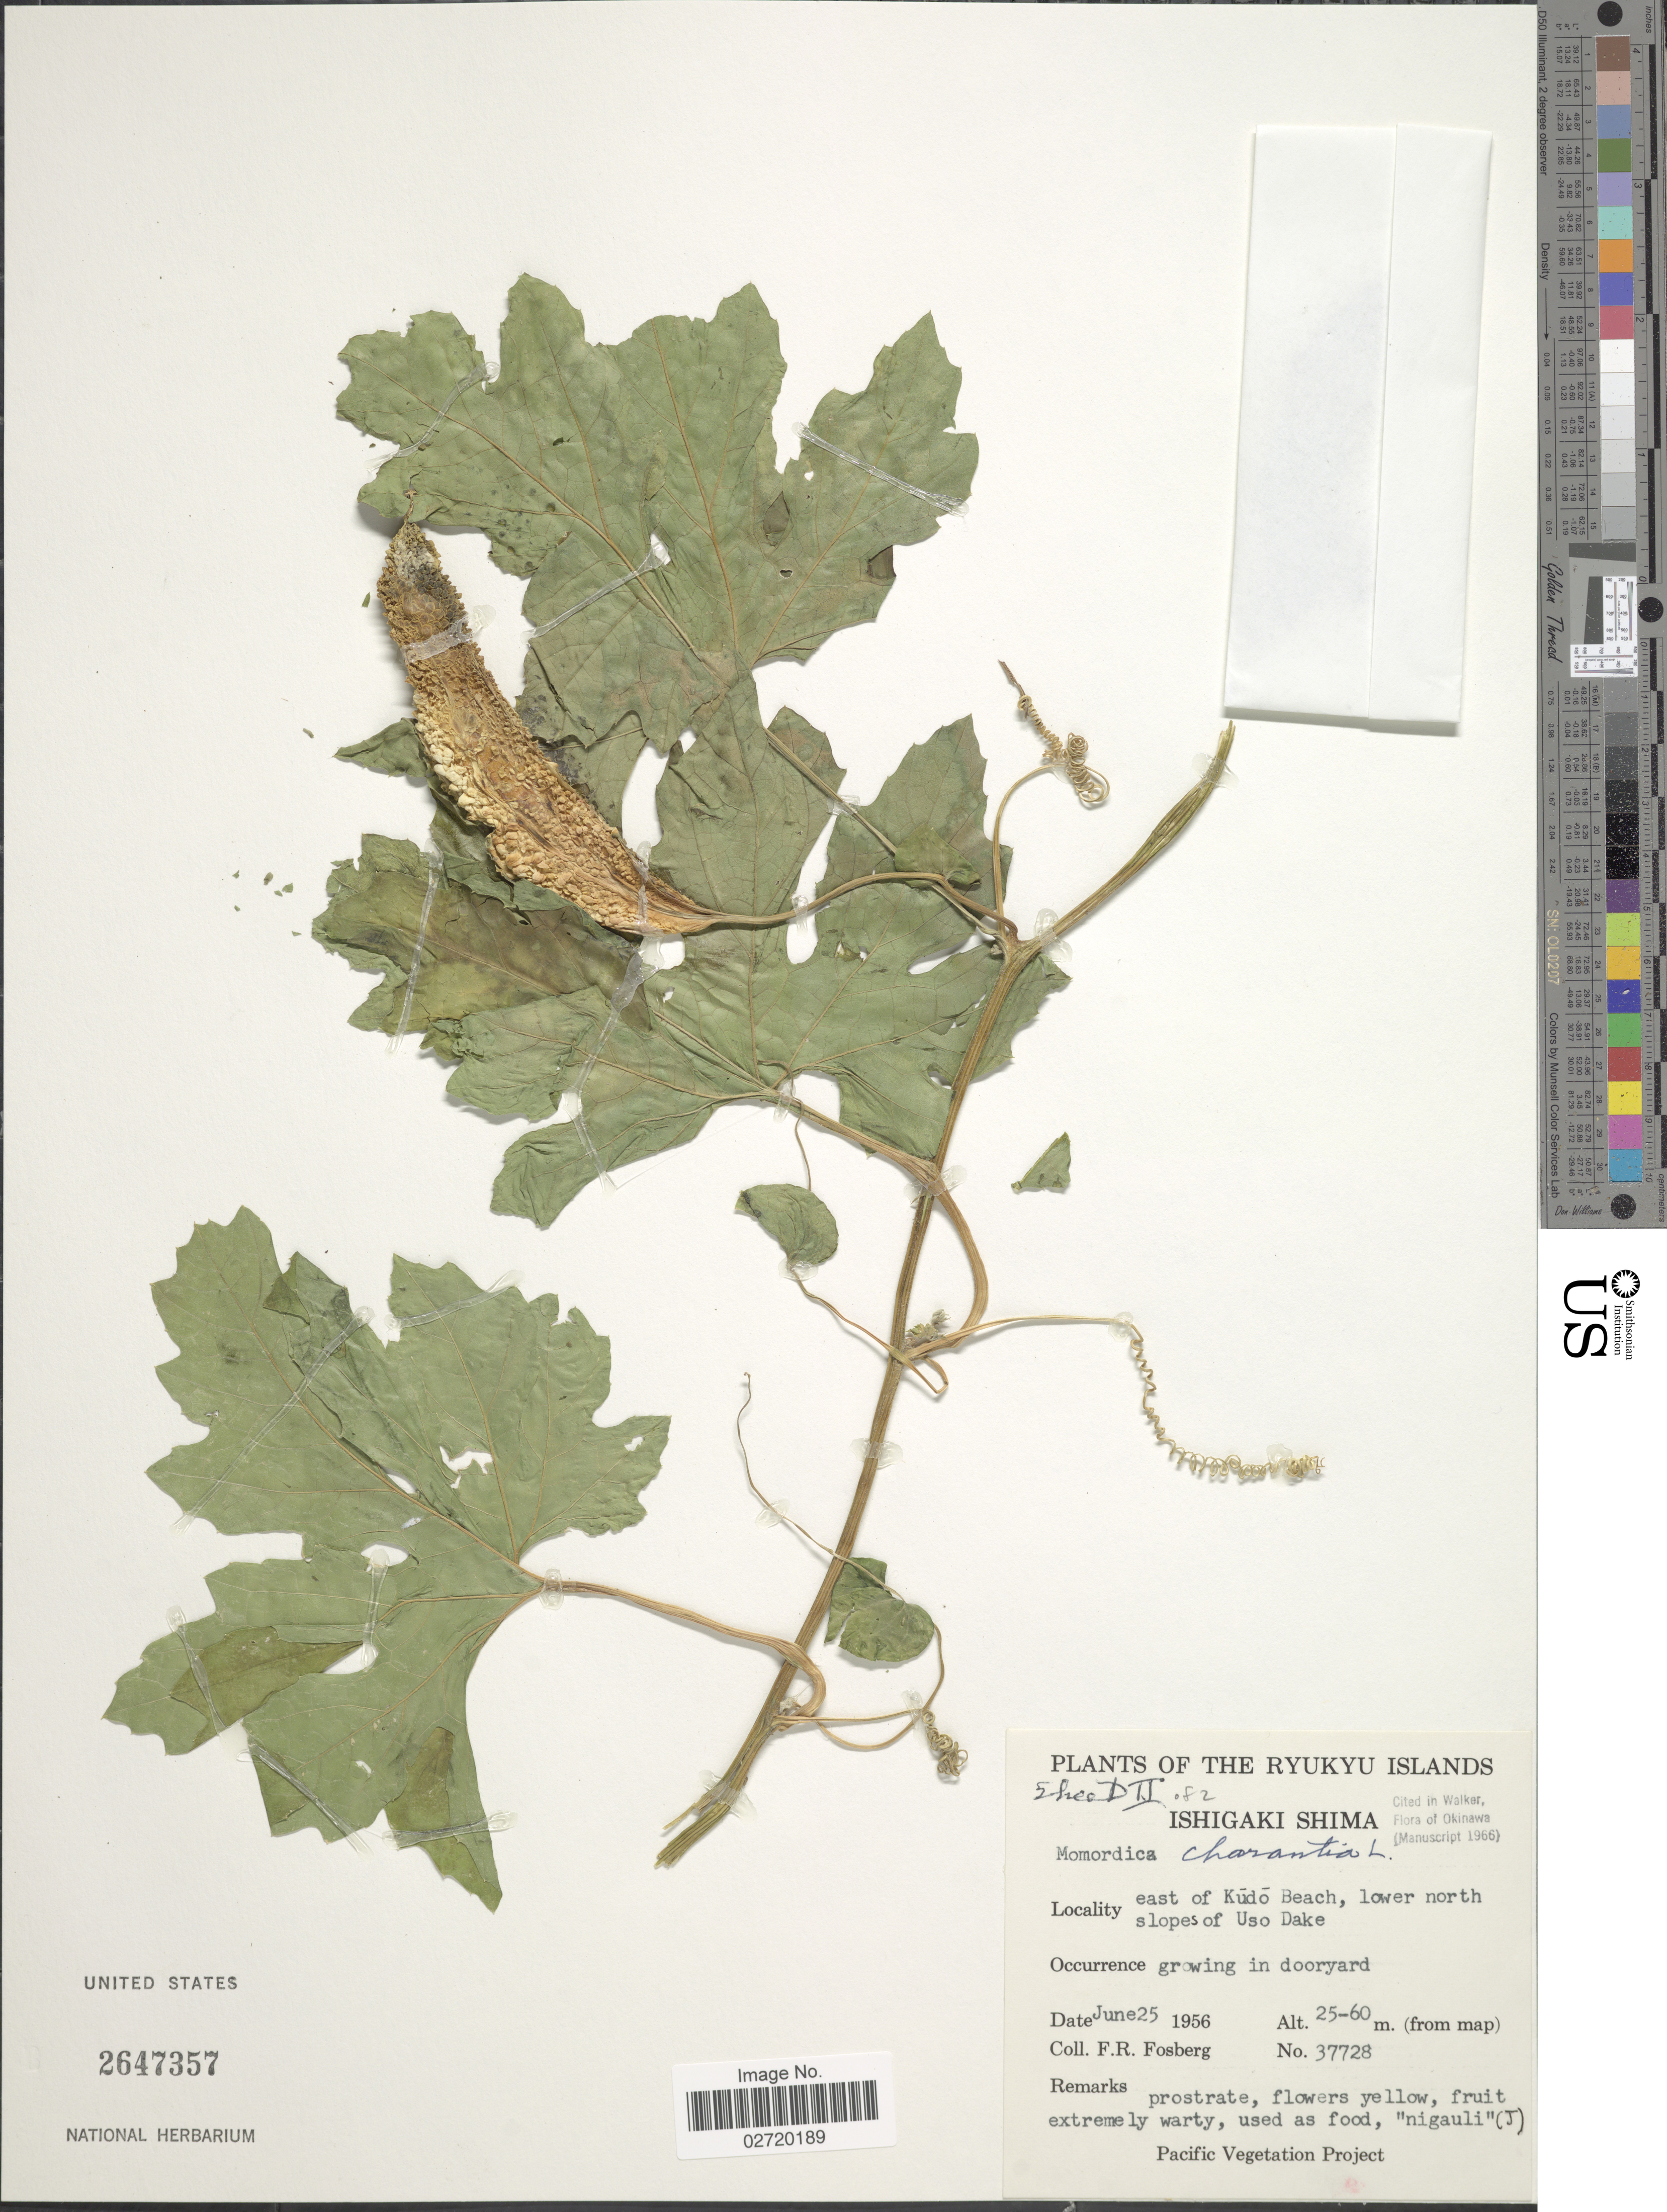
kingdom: Plantae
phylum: Tracheophyta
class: Magnoliopsida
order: Cucurbitales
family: Cucurbitaceae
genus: Momordica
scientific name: Momordica charantia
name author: L.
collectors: F. R. Fosberg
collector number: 37728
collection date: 1956-06-25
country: Japan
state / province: Okinawa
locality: The Ryukyu Islands, Ishigaki Shima, east of Kudo Beach, lower north slopes of Uso Dake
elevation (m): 25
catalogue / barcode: US 2647357